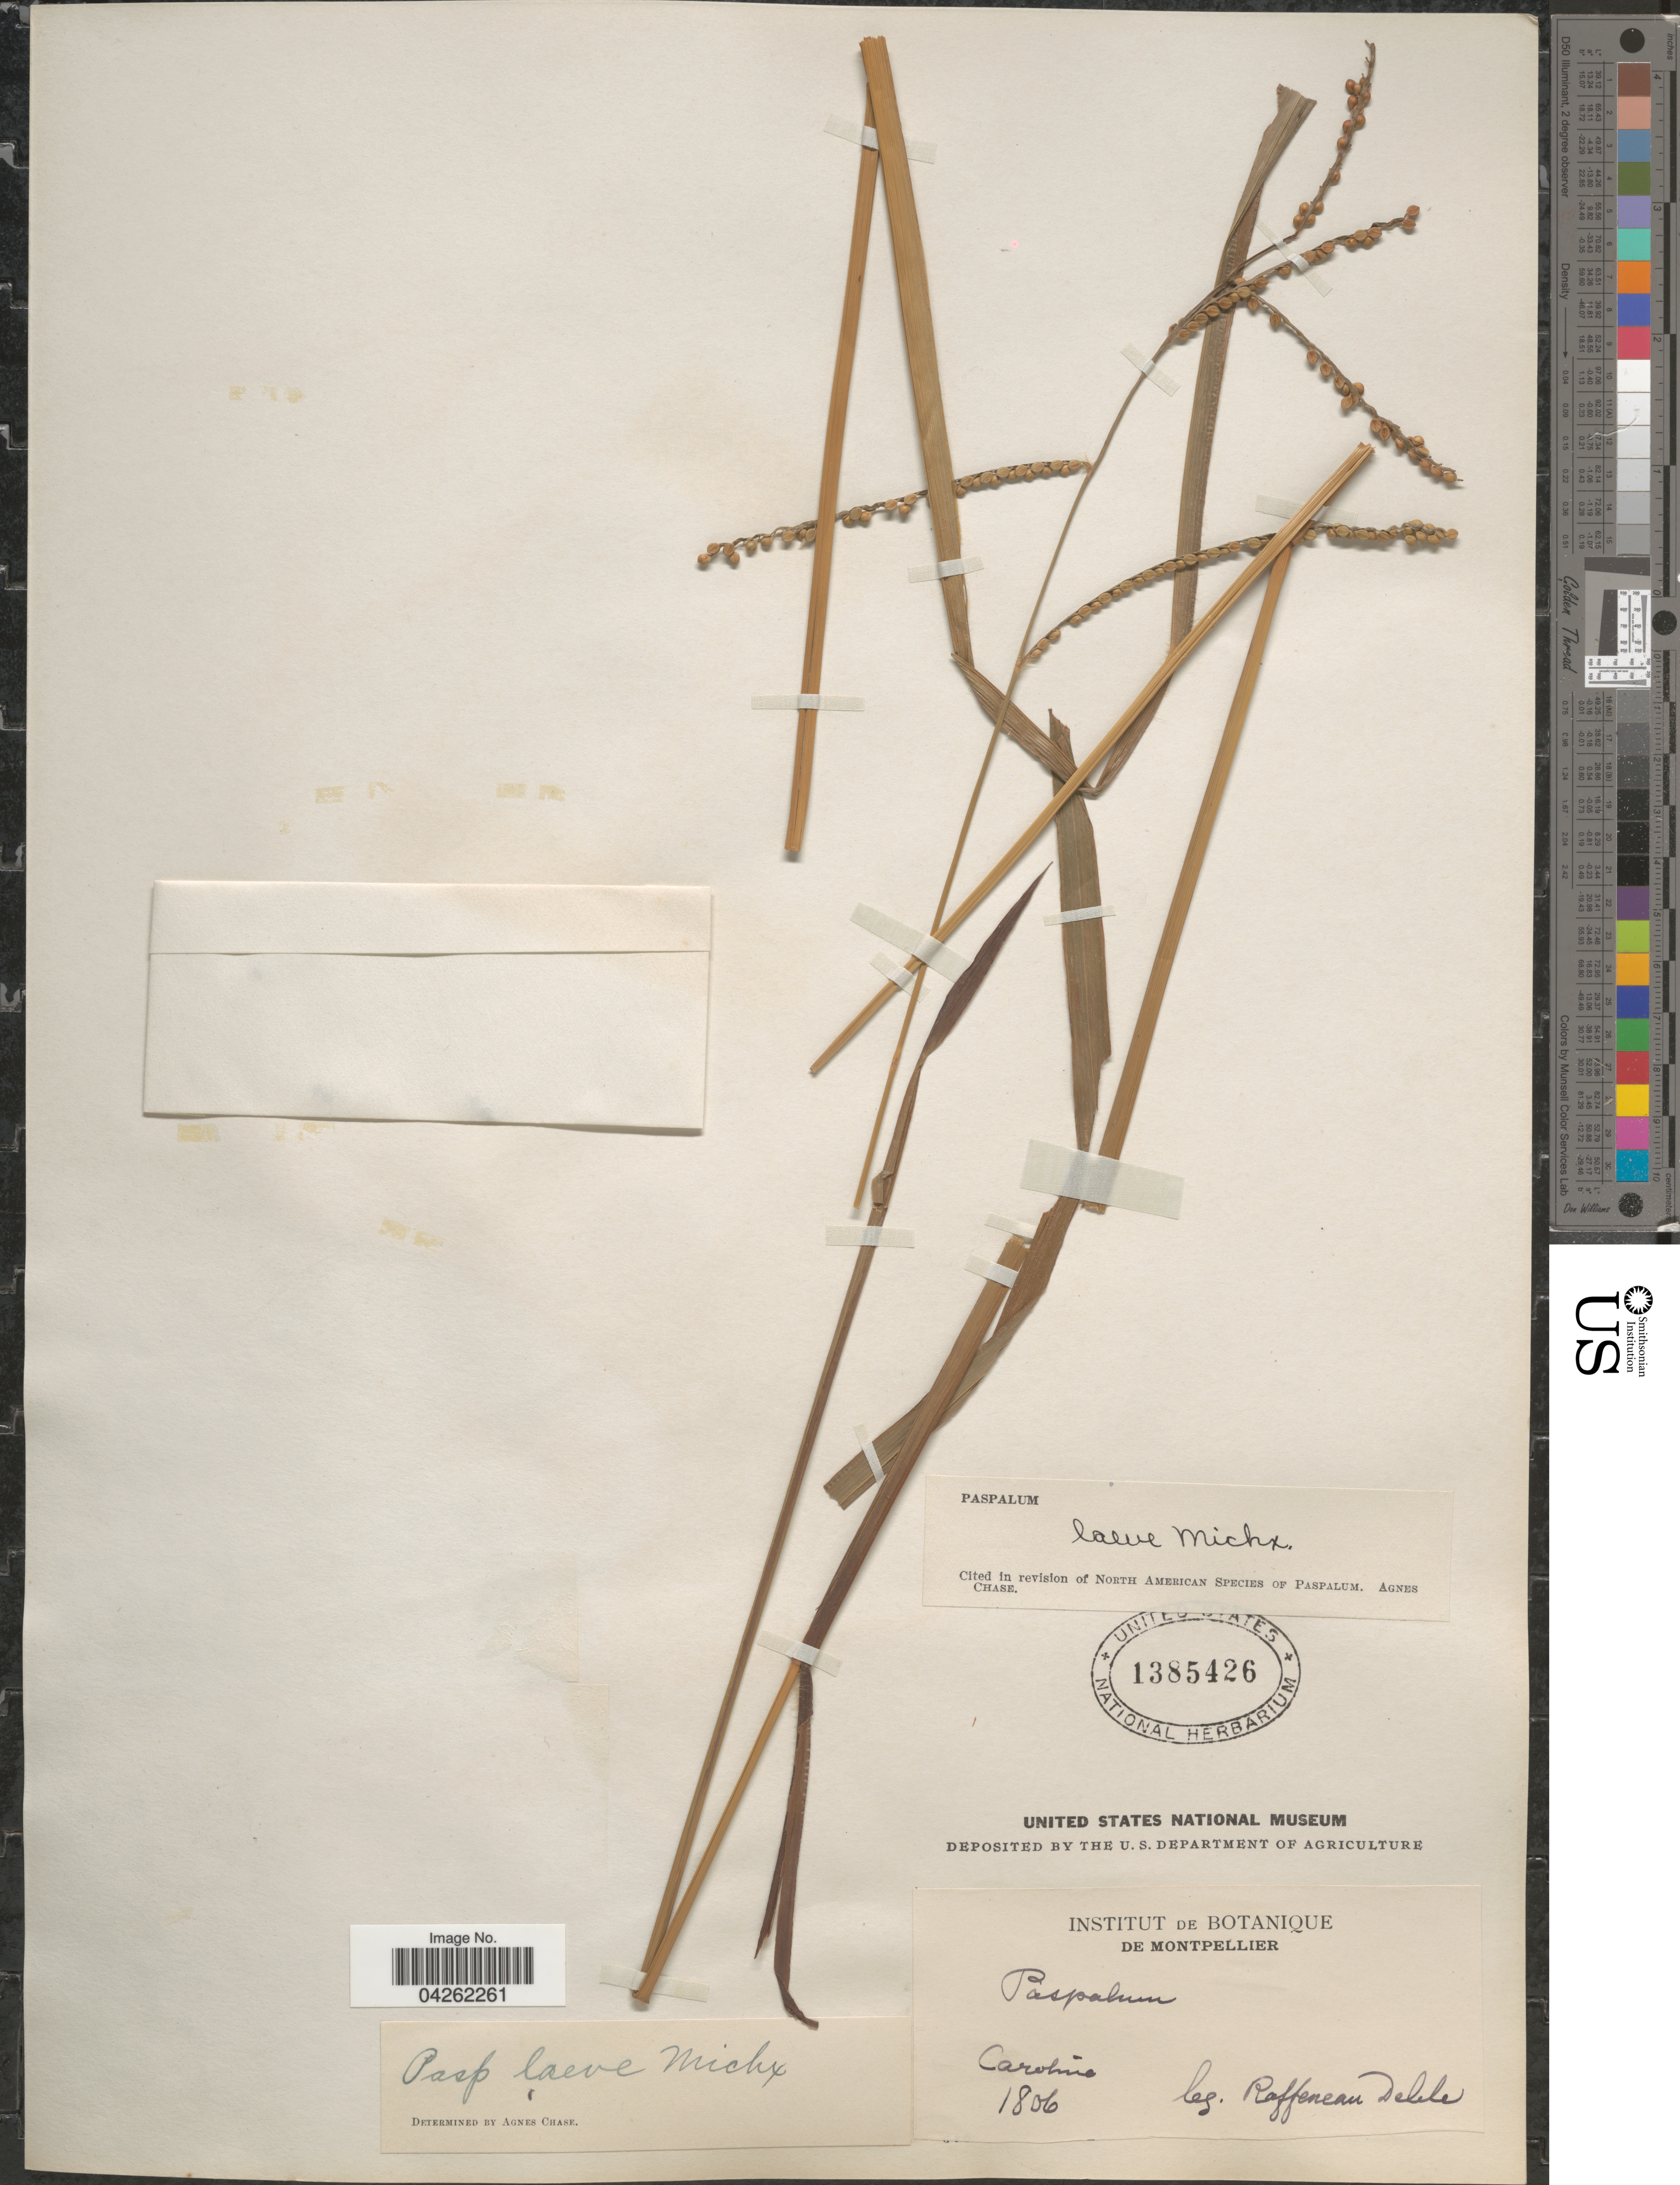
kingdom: Plantae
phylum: Tracheophyta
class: Liliopsida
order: Poales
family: Poaceae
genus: Paspalum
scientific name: Paspalum laeve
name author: Michx.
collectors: A. Delile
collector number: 1806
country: United States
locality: Carolina.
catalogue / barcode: US 1385426